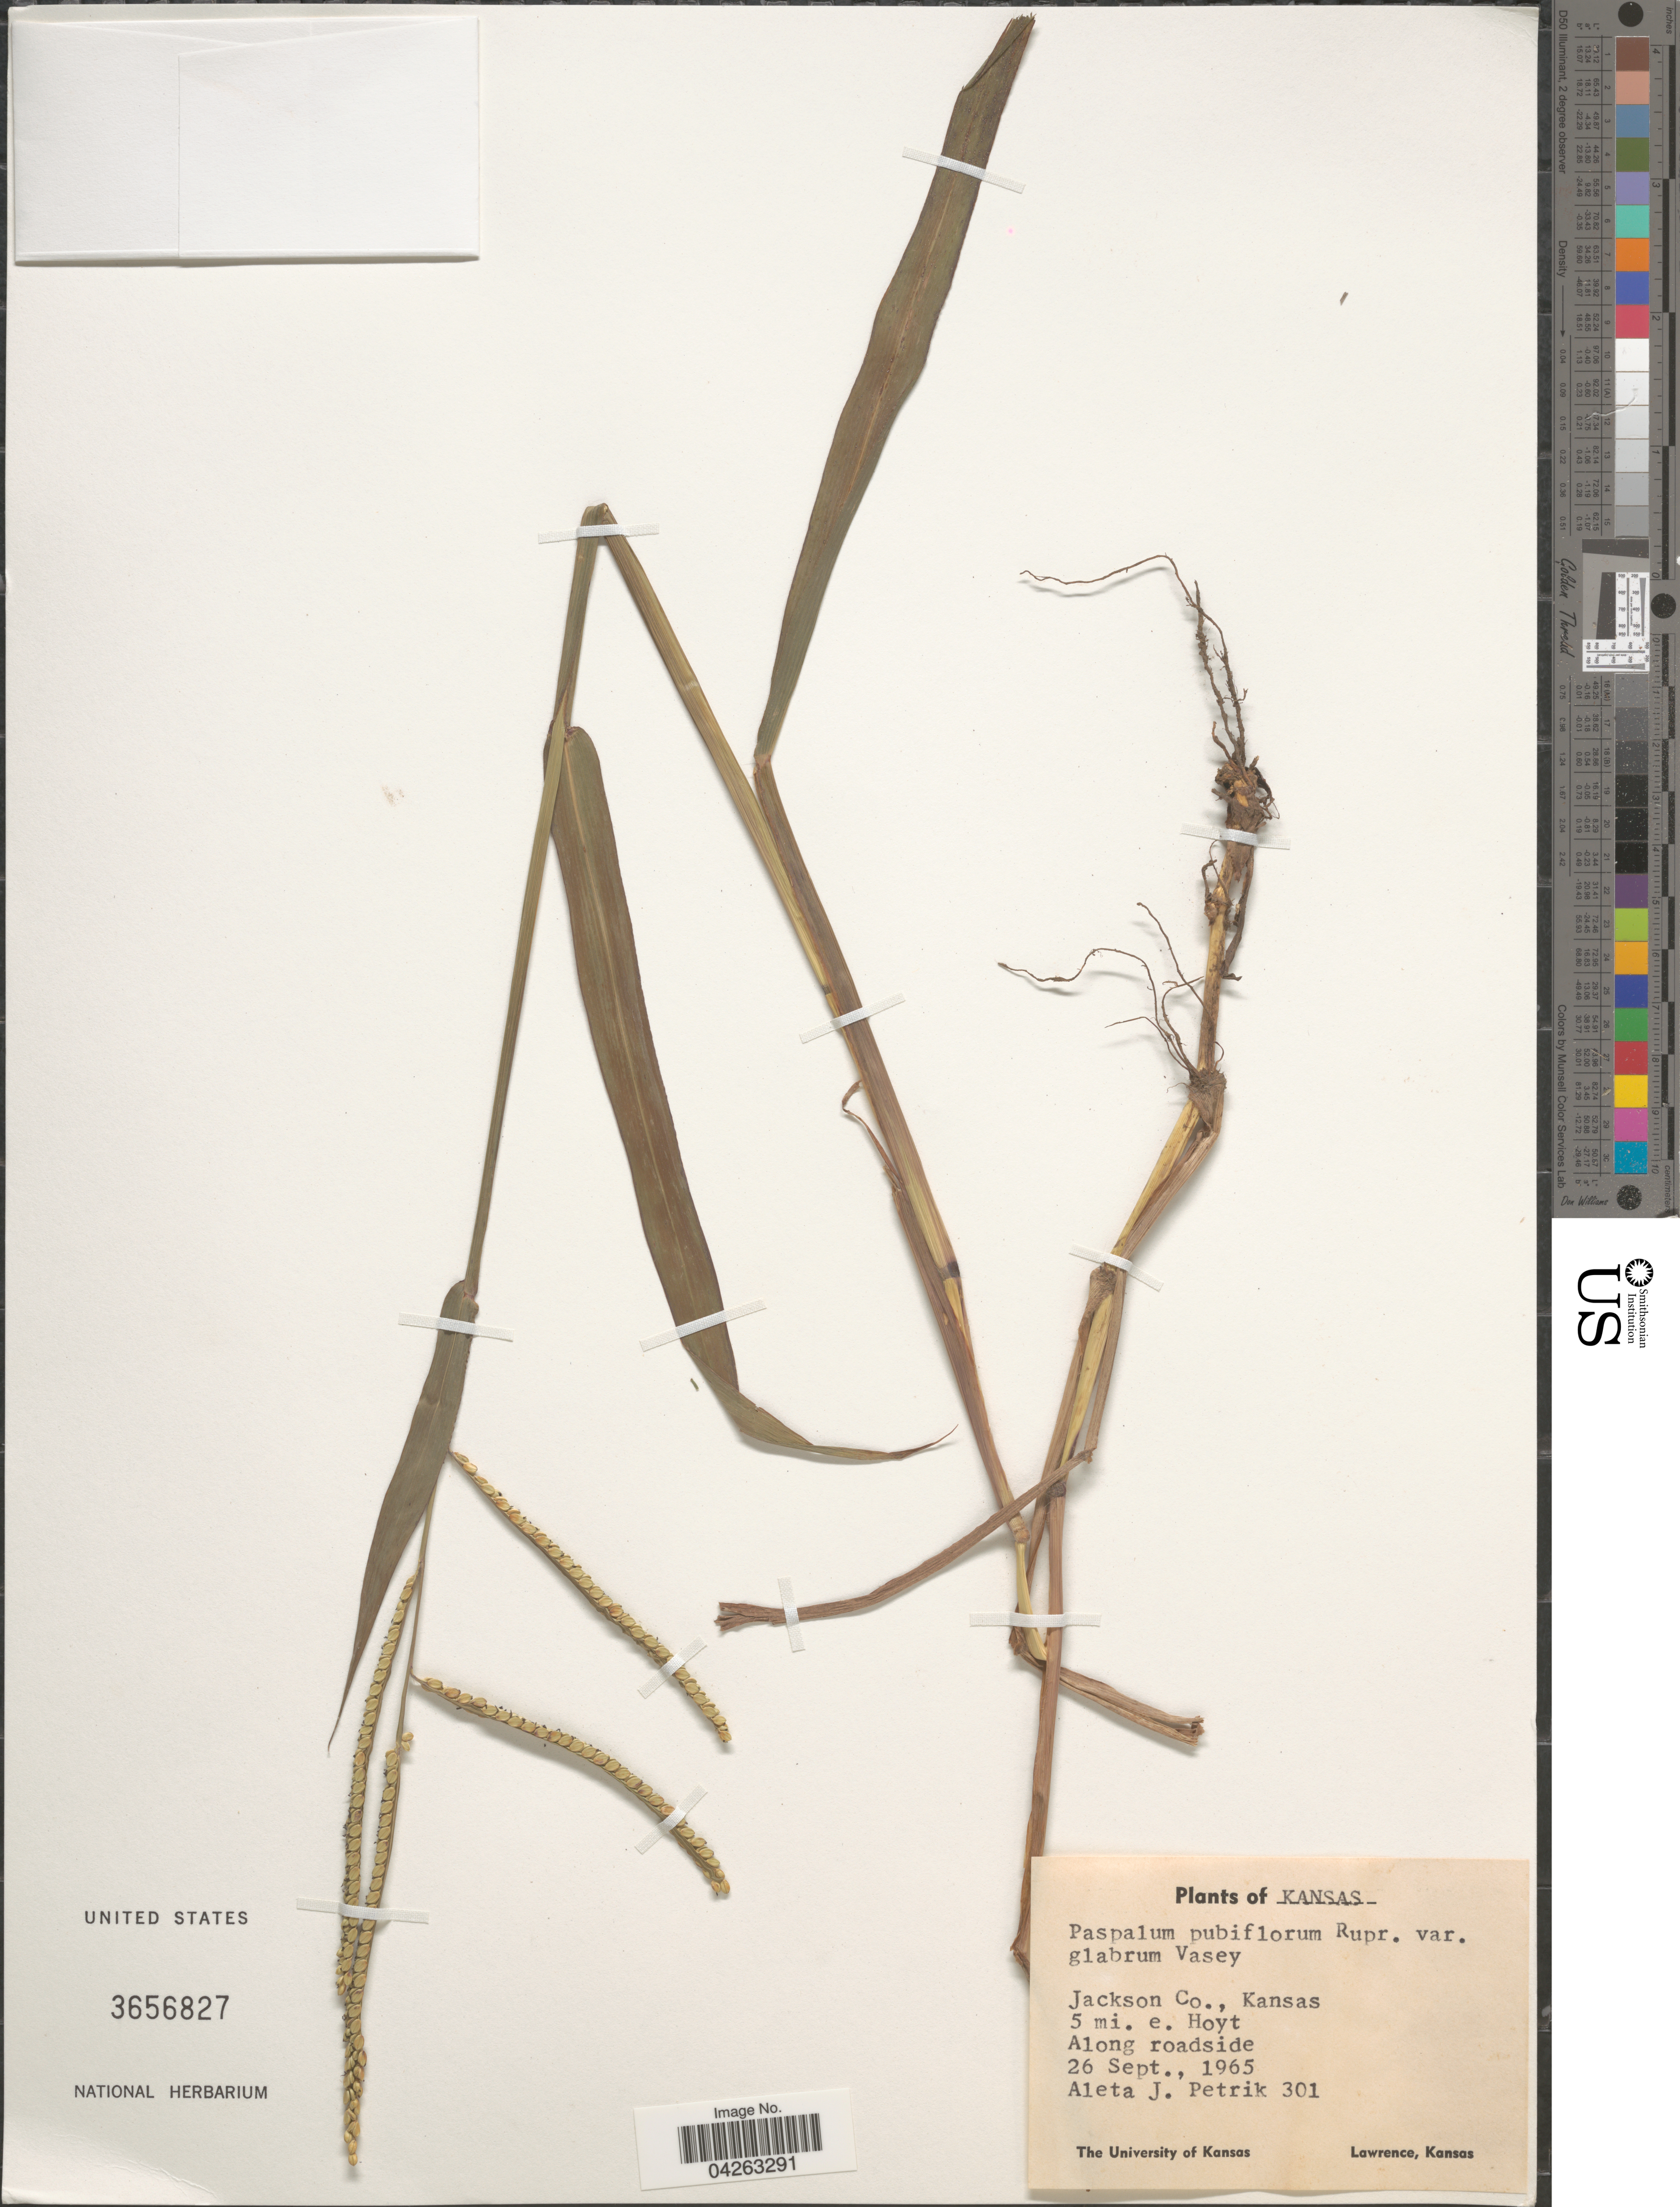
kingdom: Plantae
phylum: Tracheophyta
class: Liliopsida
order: Poales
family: Poaceae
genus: Paspalum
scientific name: Paspalum pubiflorum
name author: Rupr. ex E. Fourn.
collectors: A. Petrik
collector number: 301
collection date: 1965-09-26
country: United States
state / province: Kansas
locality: Jackson Co. 5 mi. e. Hoyt.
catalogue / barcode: US 3656827